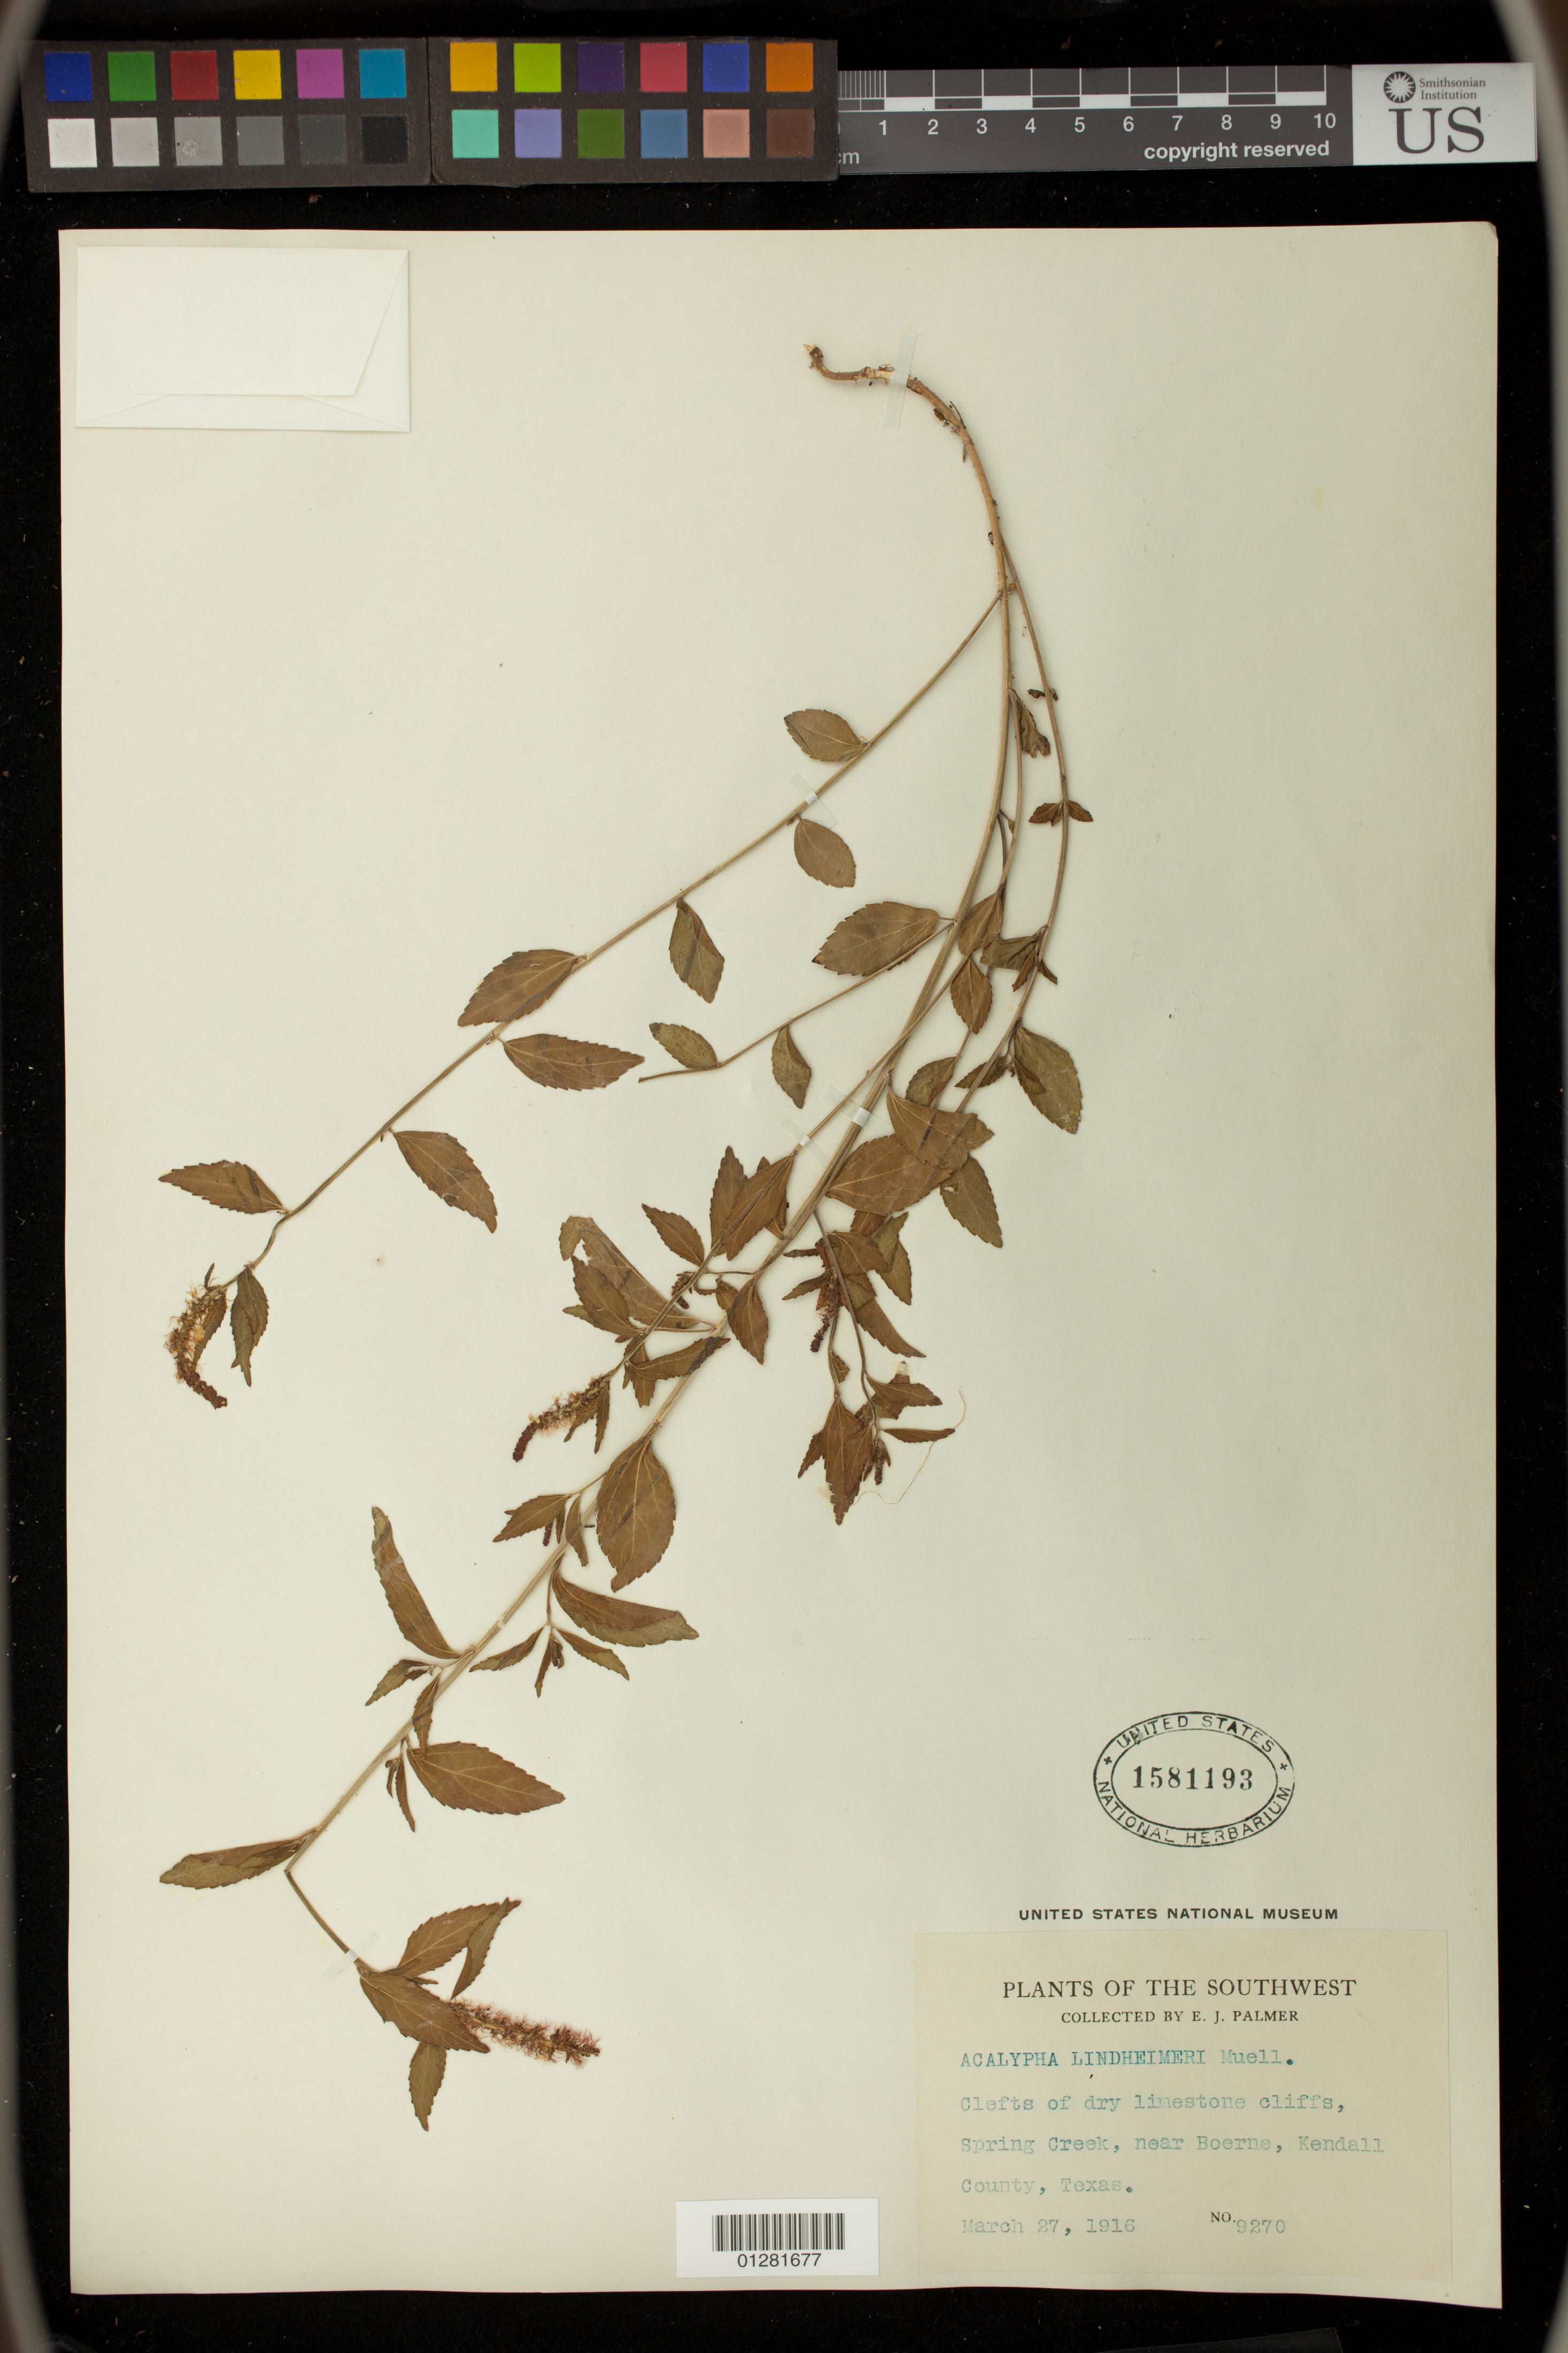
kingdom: Plantae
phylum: Tracheophyta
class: Magnoliopsida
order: Malpighiales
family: Euphorbiaceae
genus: Acalypha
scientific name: Acalypha lindheimeri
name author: Müll. Arg.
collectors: E. J. Palmer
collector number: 9270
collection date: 1916-03-27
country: United States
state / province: Texas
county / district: Kendall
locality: Spring Creek, near Boerne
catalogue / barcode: US 1581193